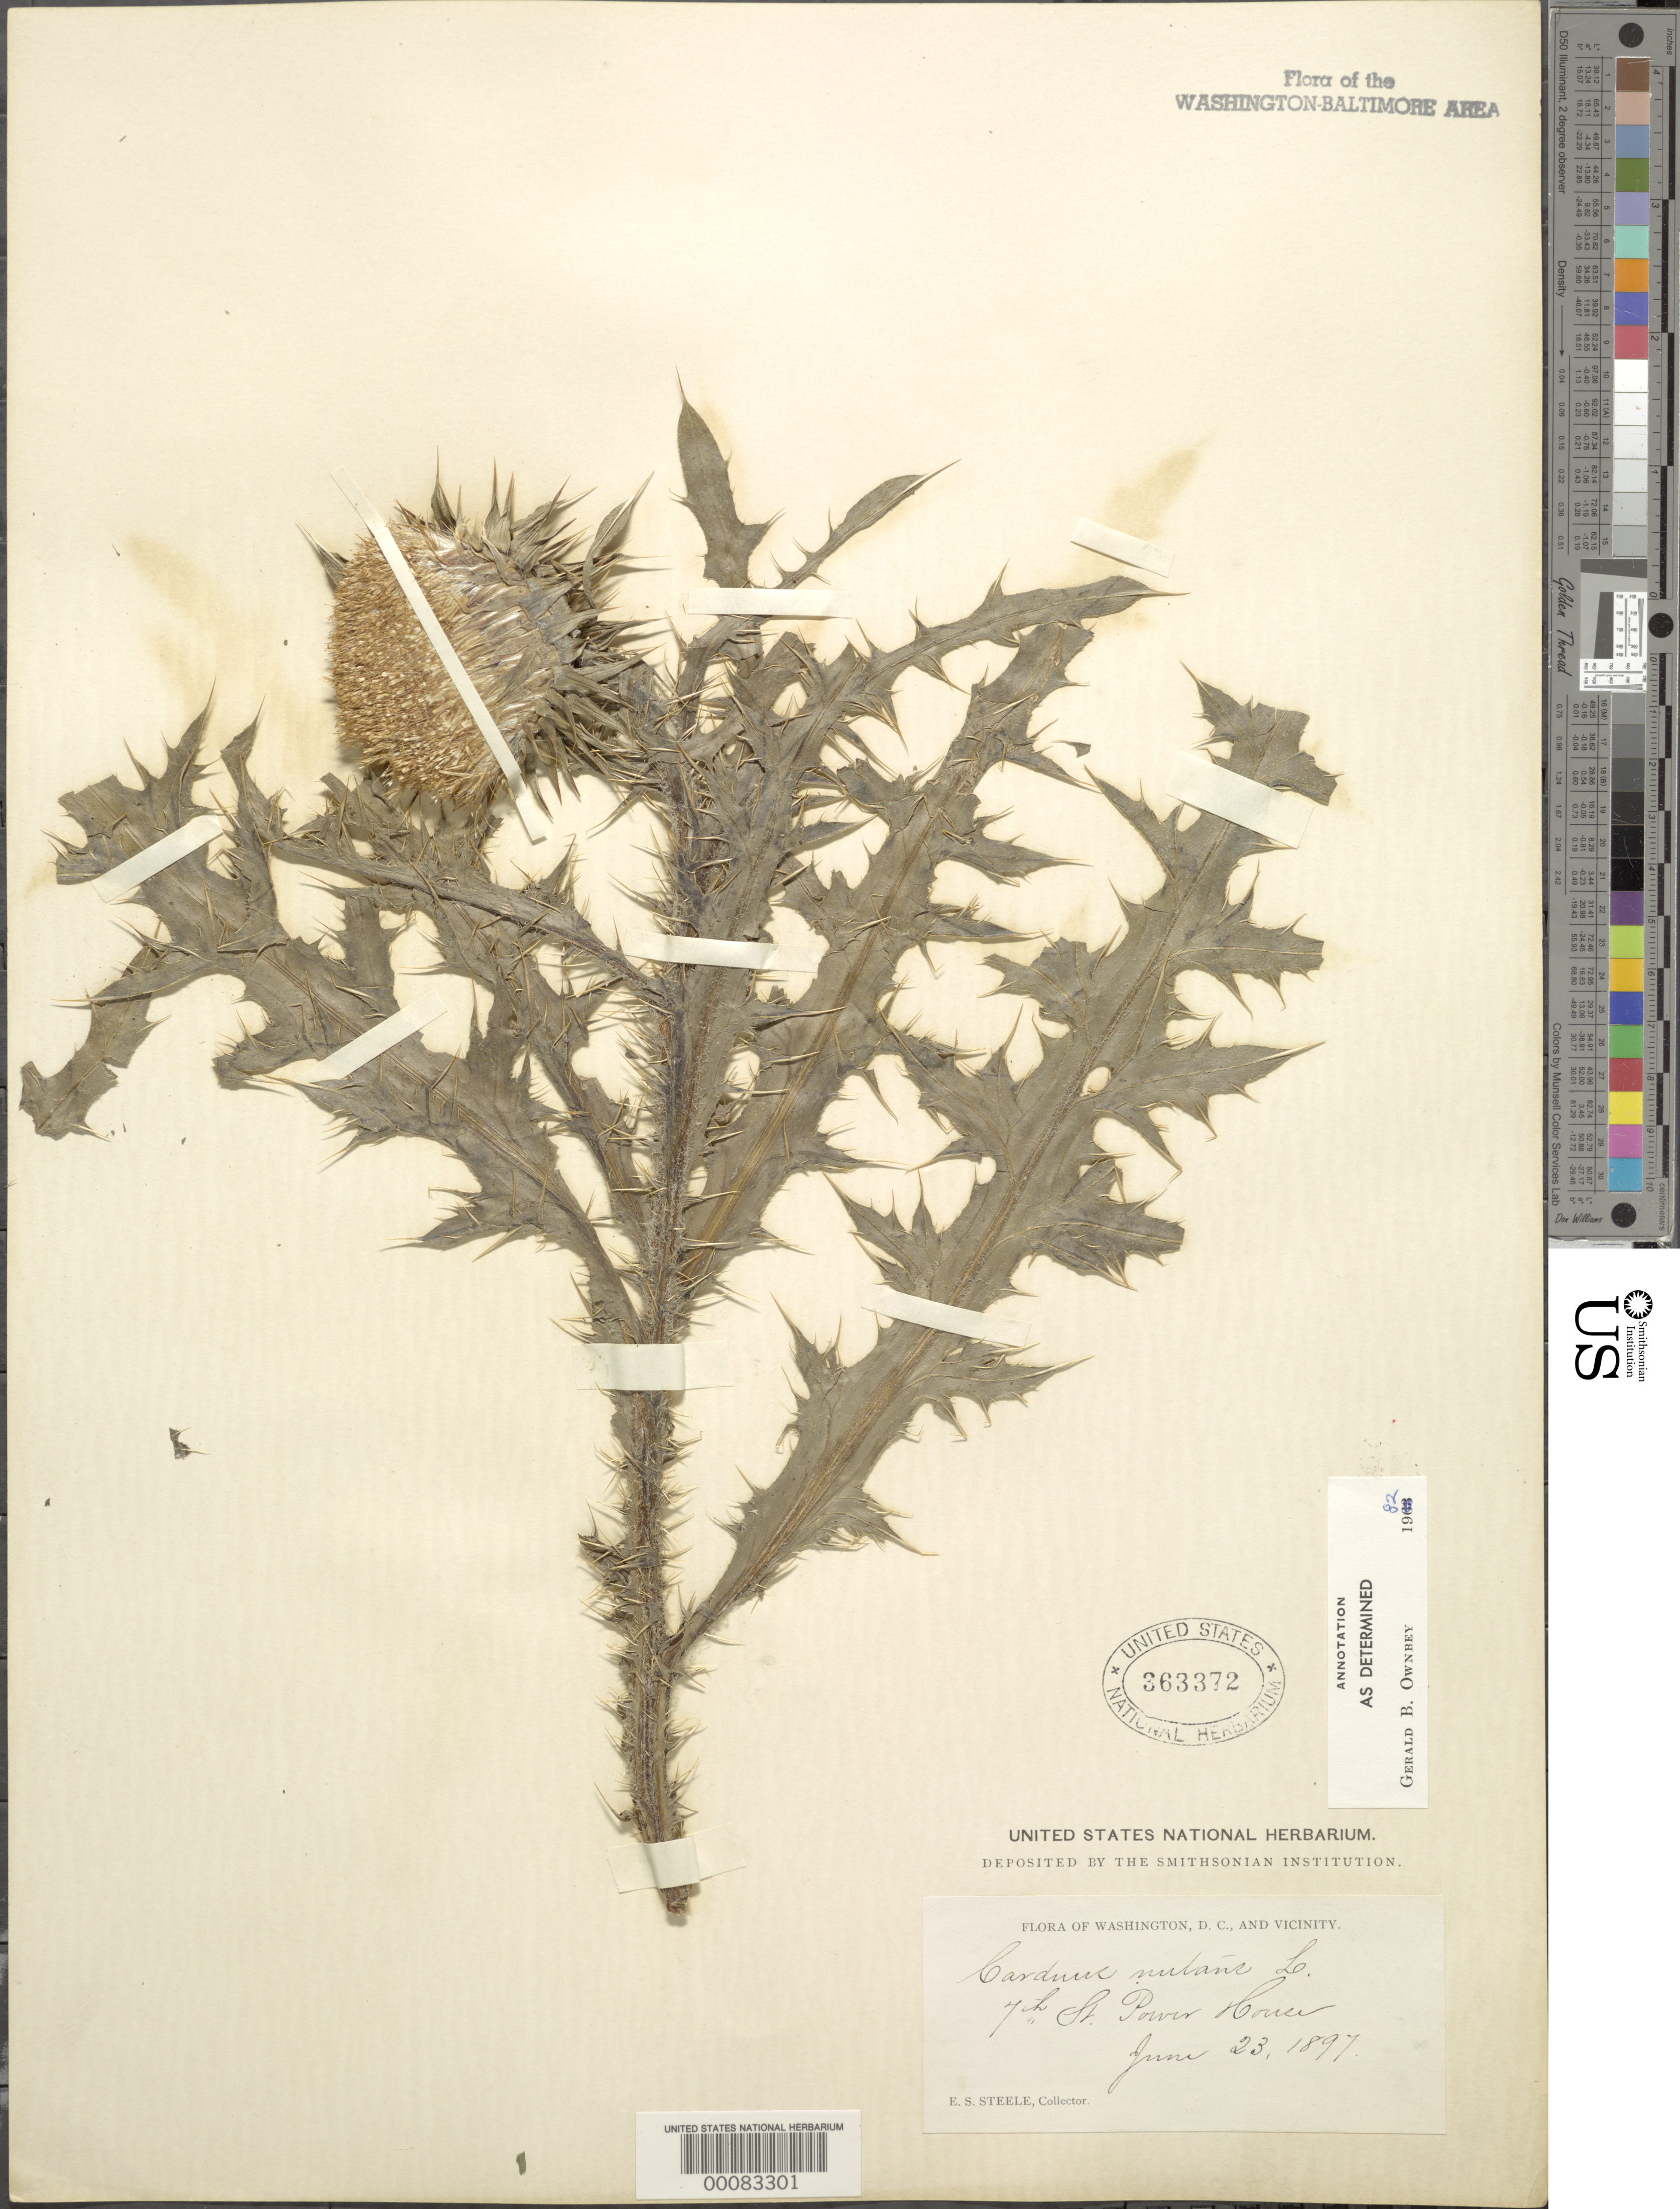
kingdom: Plantae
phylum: Tracheophyta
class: Magnoliopsida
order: Asterales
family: Asteraceae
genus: Carduus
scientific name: Carduus nutans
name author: L.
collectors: E. Steele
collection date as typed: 23 Jun 1897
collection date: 1897-06-23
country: United States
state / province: District of Columbia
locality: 7th St. Power House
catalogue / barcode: US 363372